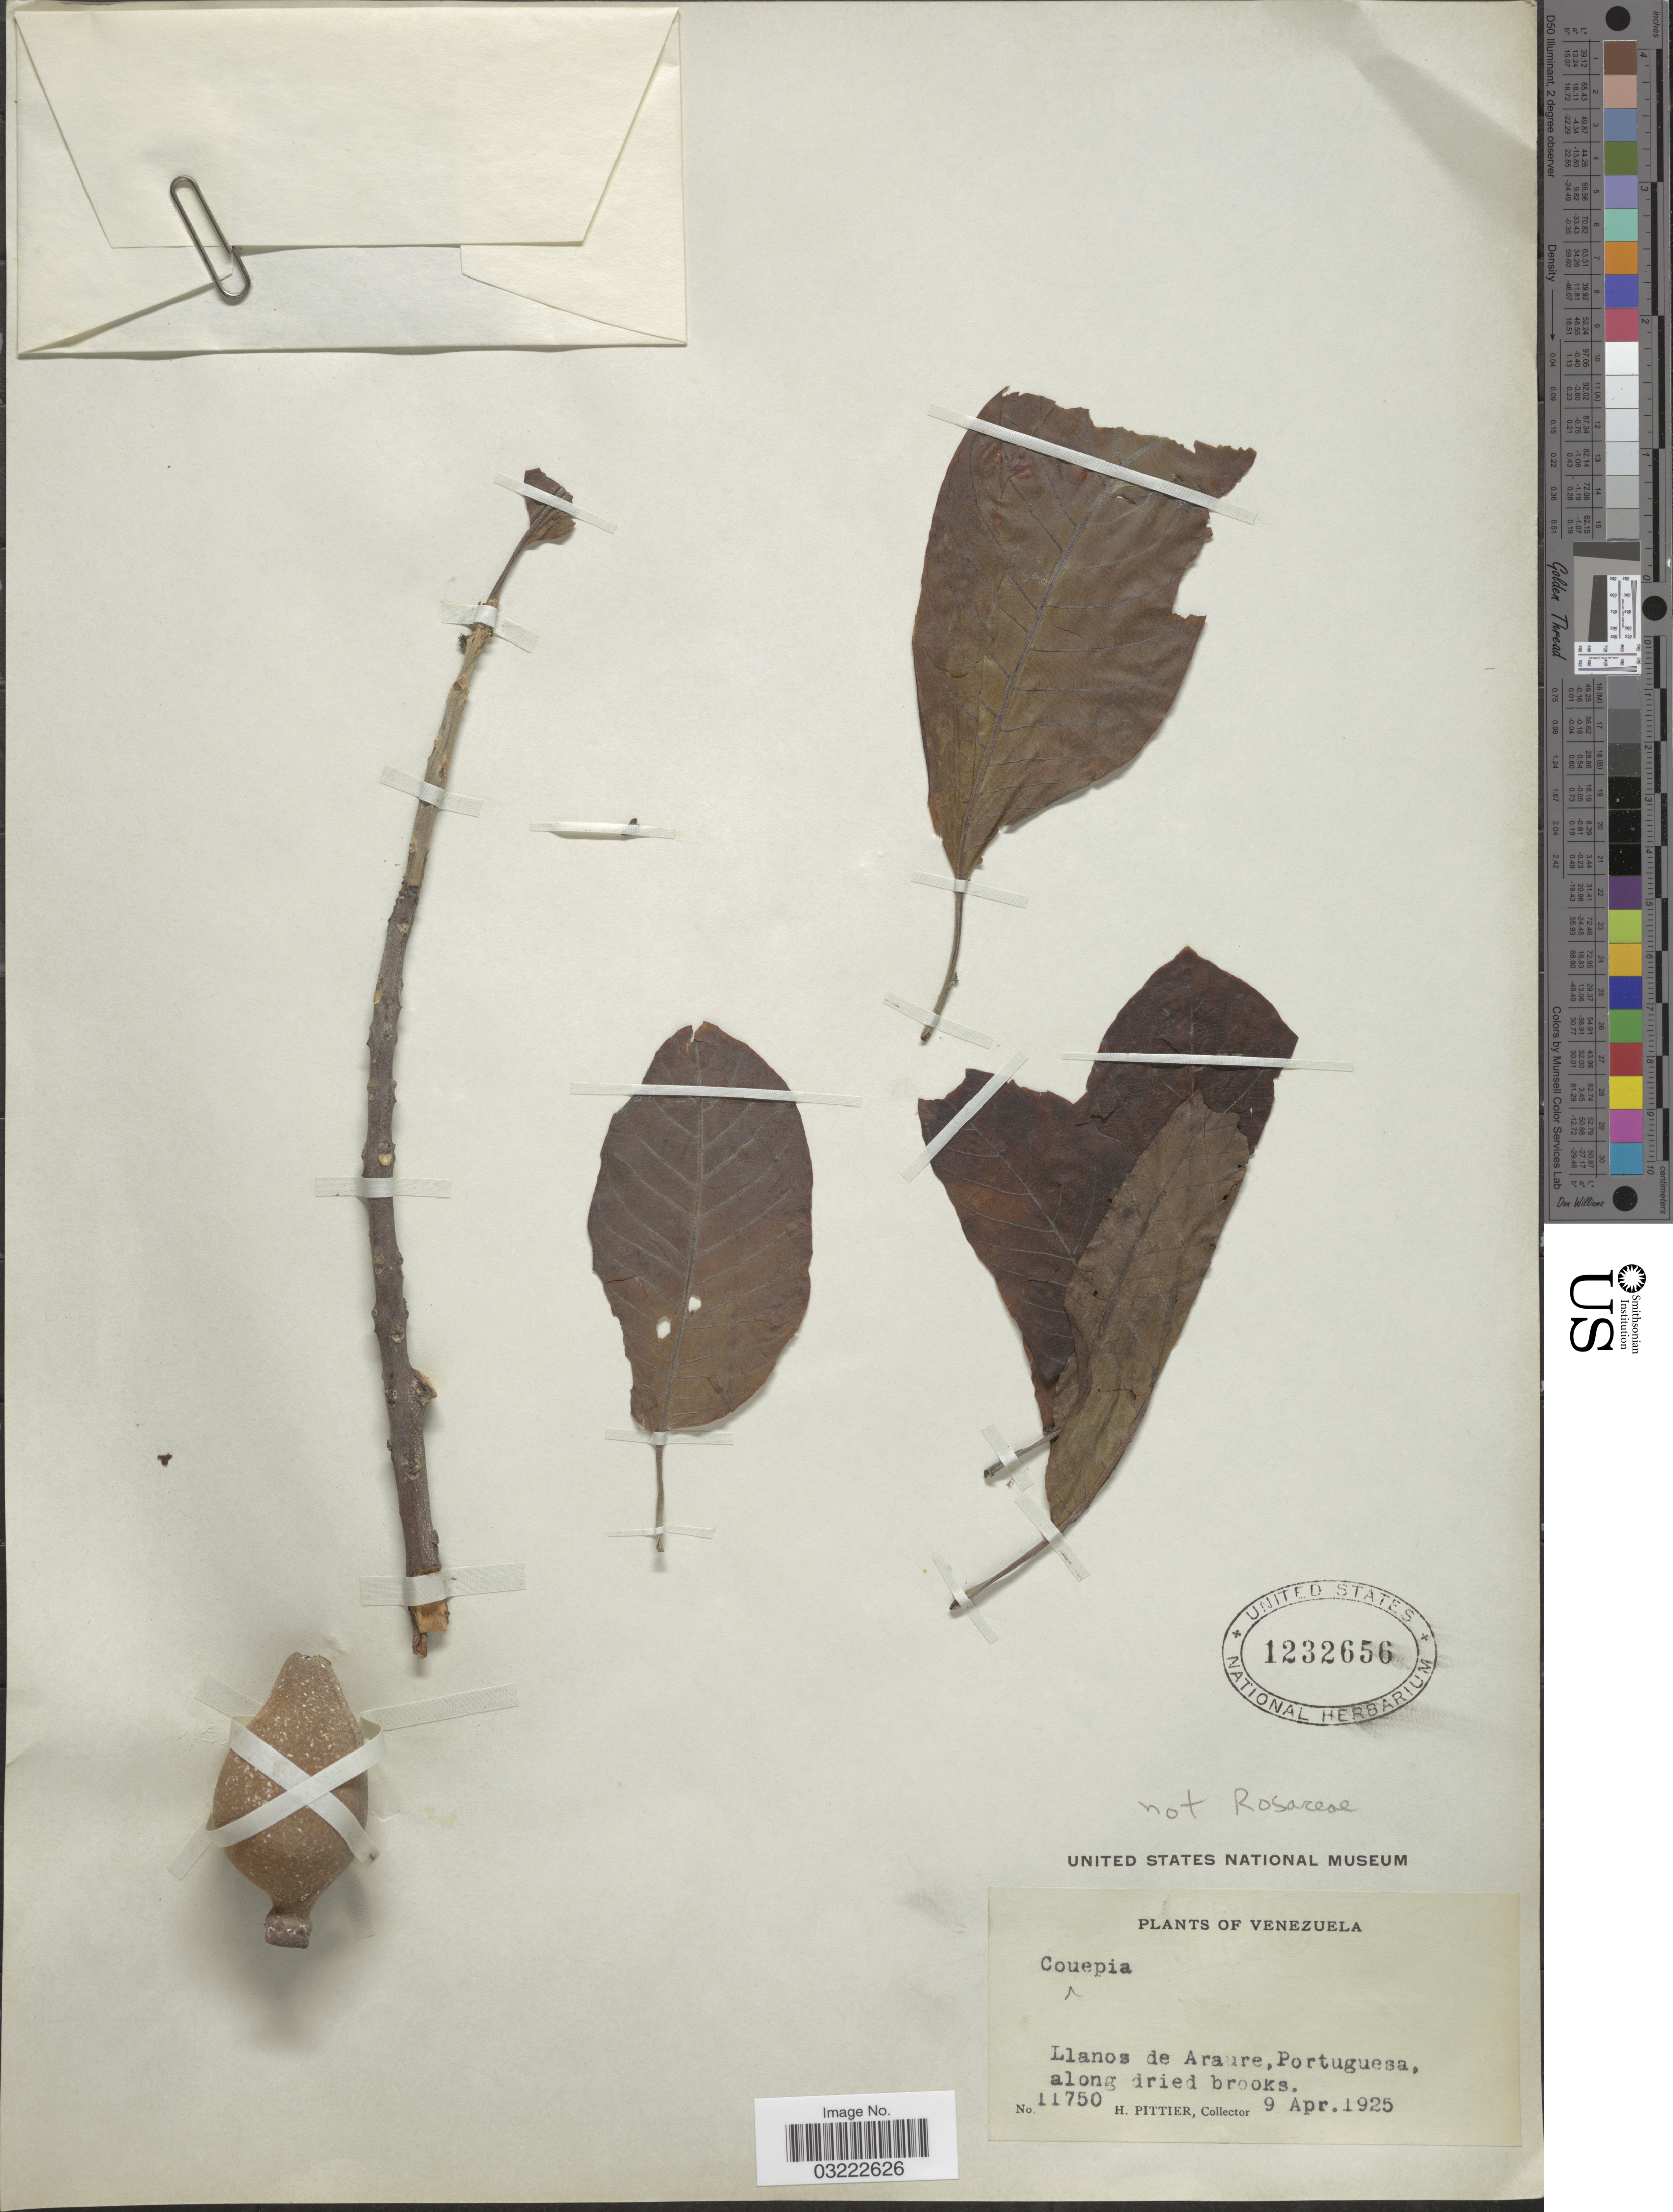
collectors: H. F. Pittier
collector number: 11750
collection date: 1925-04-09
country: Venezuela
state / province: Portuguesa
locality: Llanos de Araure.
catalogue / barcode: US 1232656